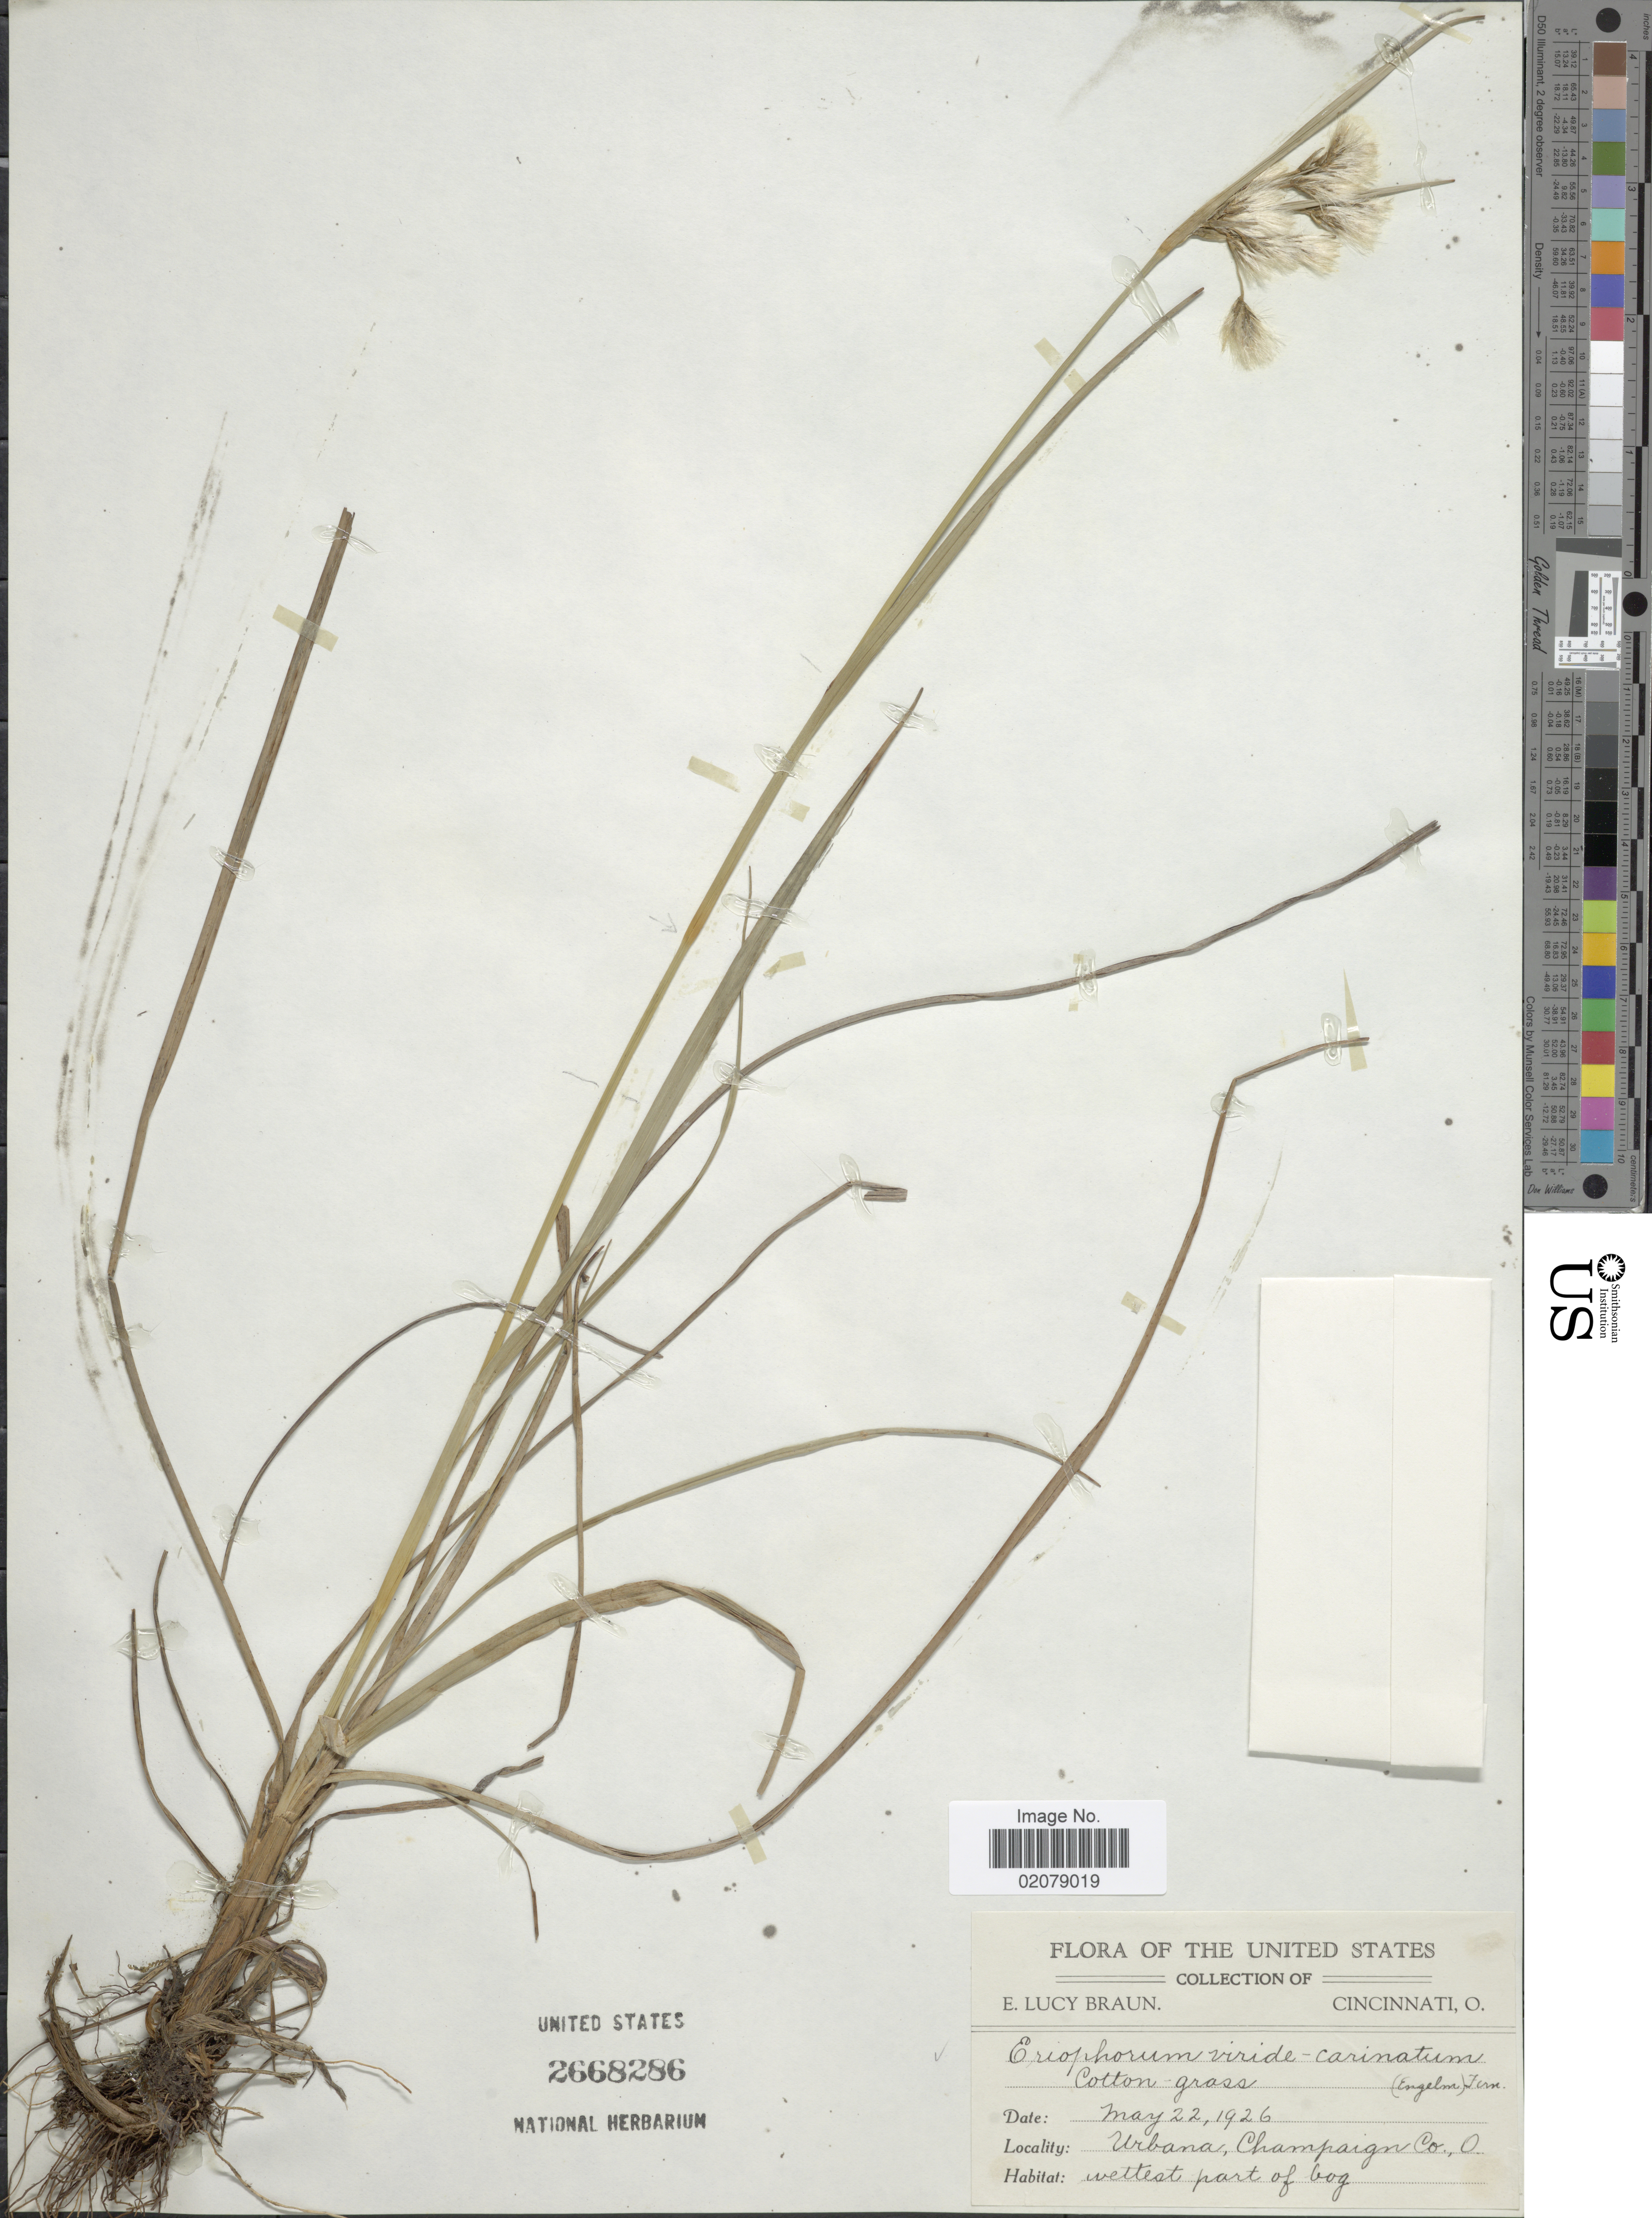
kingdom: Plantae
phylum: Tracheophyta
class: Liliopsida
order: Poales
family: Cyperaceae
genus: Eriophorum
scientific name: Eriophorum viridicarinatum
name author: (Englem.) Fernald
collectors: E. L. Braun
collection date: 1926-05-22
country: United States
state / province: Ohio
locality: Urbana, Champaign Co., O.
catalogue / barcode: US 2668286